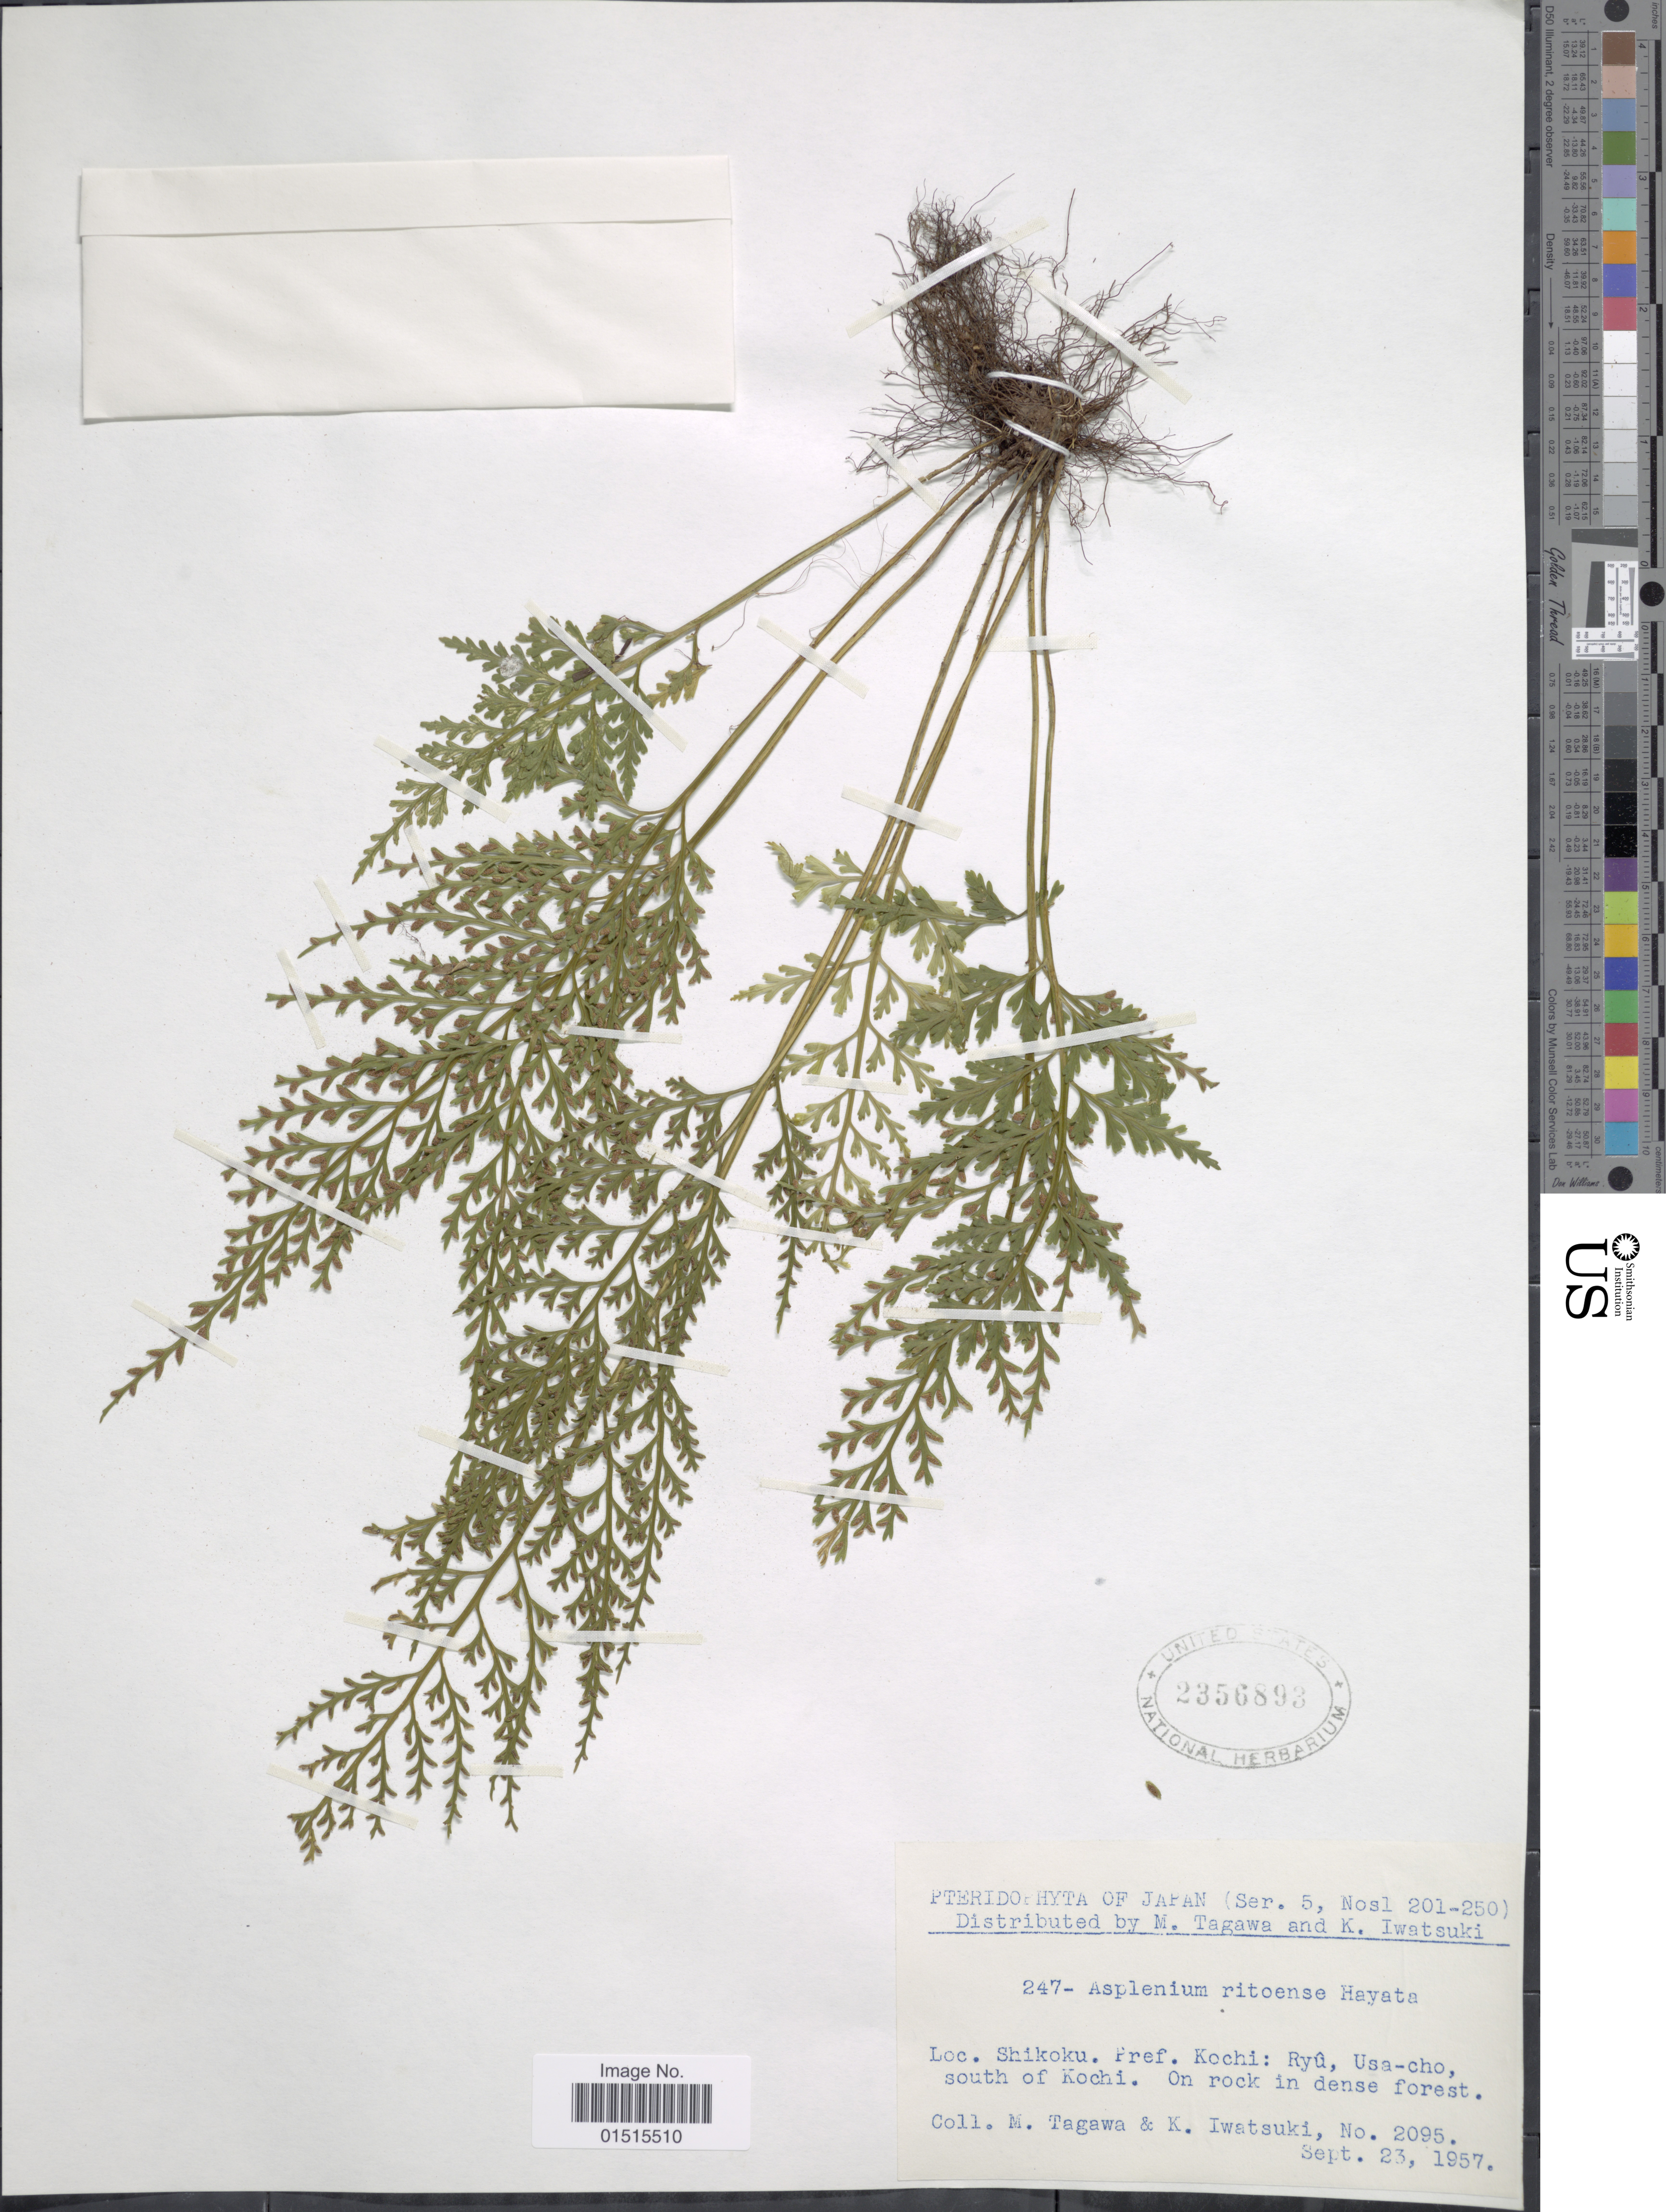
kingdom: Plantae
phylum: Tracheophyta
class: Polypodiopsida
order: Polypodiales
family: Aspleniaceae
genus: Asplenium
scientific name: Asplenium ritoense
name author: Hayata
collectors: M. Tagawa & K. Iwatsuki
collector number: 2095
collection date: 1957-09-23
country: Japan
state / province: Koti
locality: Shikoku, Pref. Kochi: Ryu, Usa-cho, south of Kochi. On rock in dense forest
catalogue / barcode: US 2356893